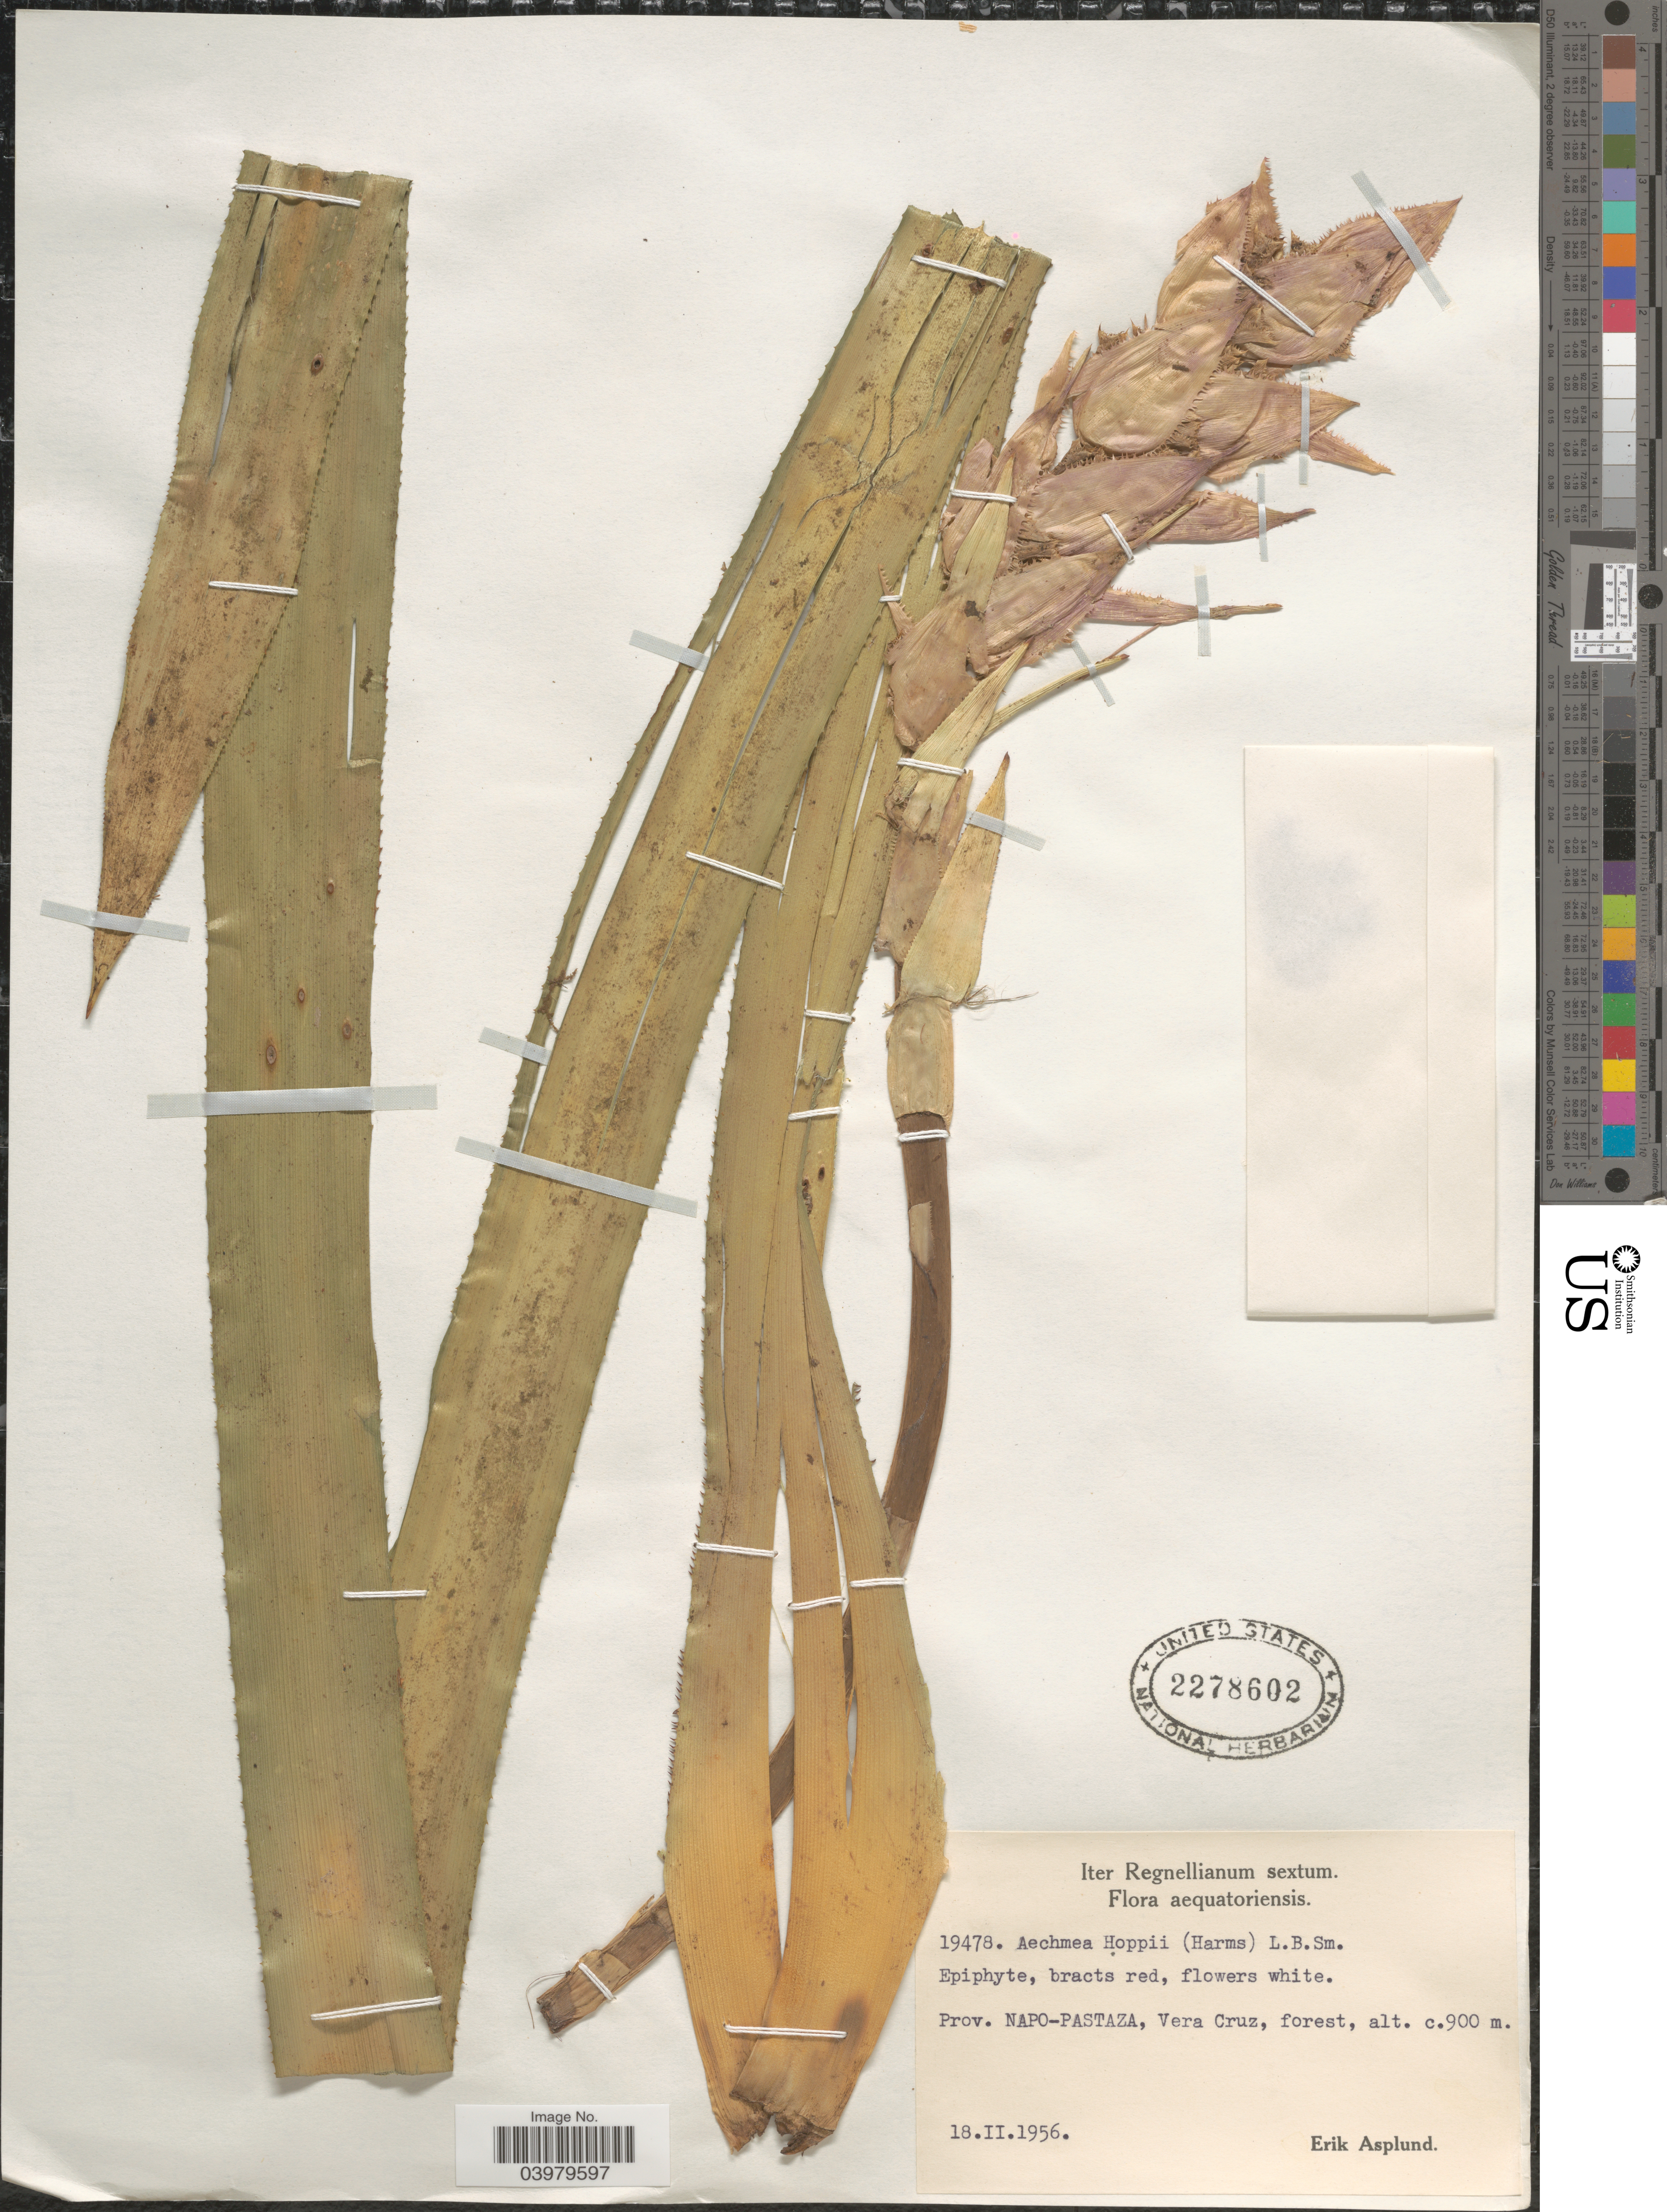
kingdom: Plantae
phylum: Tracheophyta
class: Liliopsida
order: Poales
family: Bromeliaceae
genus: Aechmea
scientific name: Aechmea hoppii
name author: (Harms) L.B. Sm.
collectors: E. Asplund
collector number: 19478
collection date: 1956-02-18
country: Ecuador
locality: Prov. Napo-Pastaza, Vera Cruz, forest.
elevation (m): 900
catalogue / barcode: US 2278602